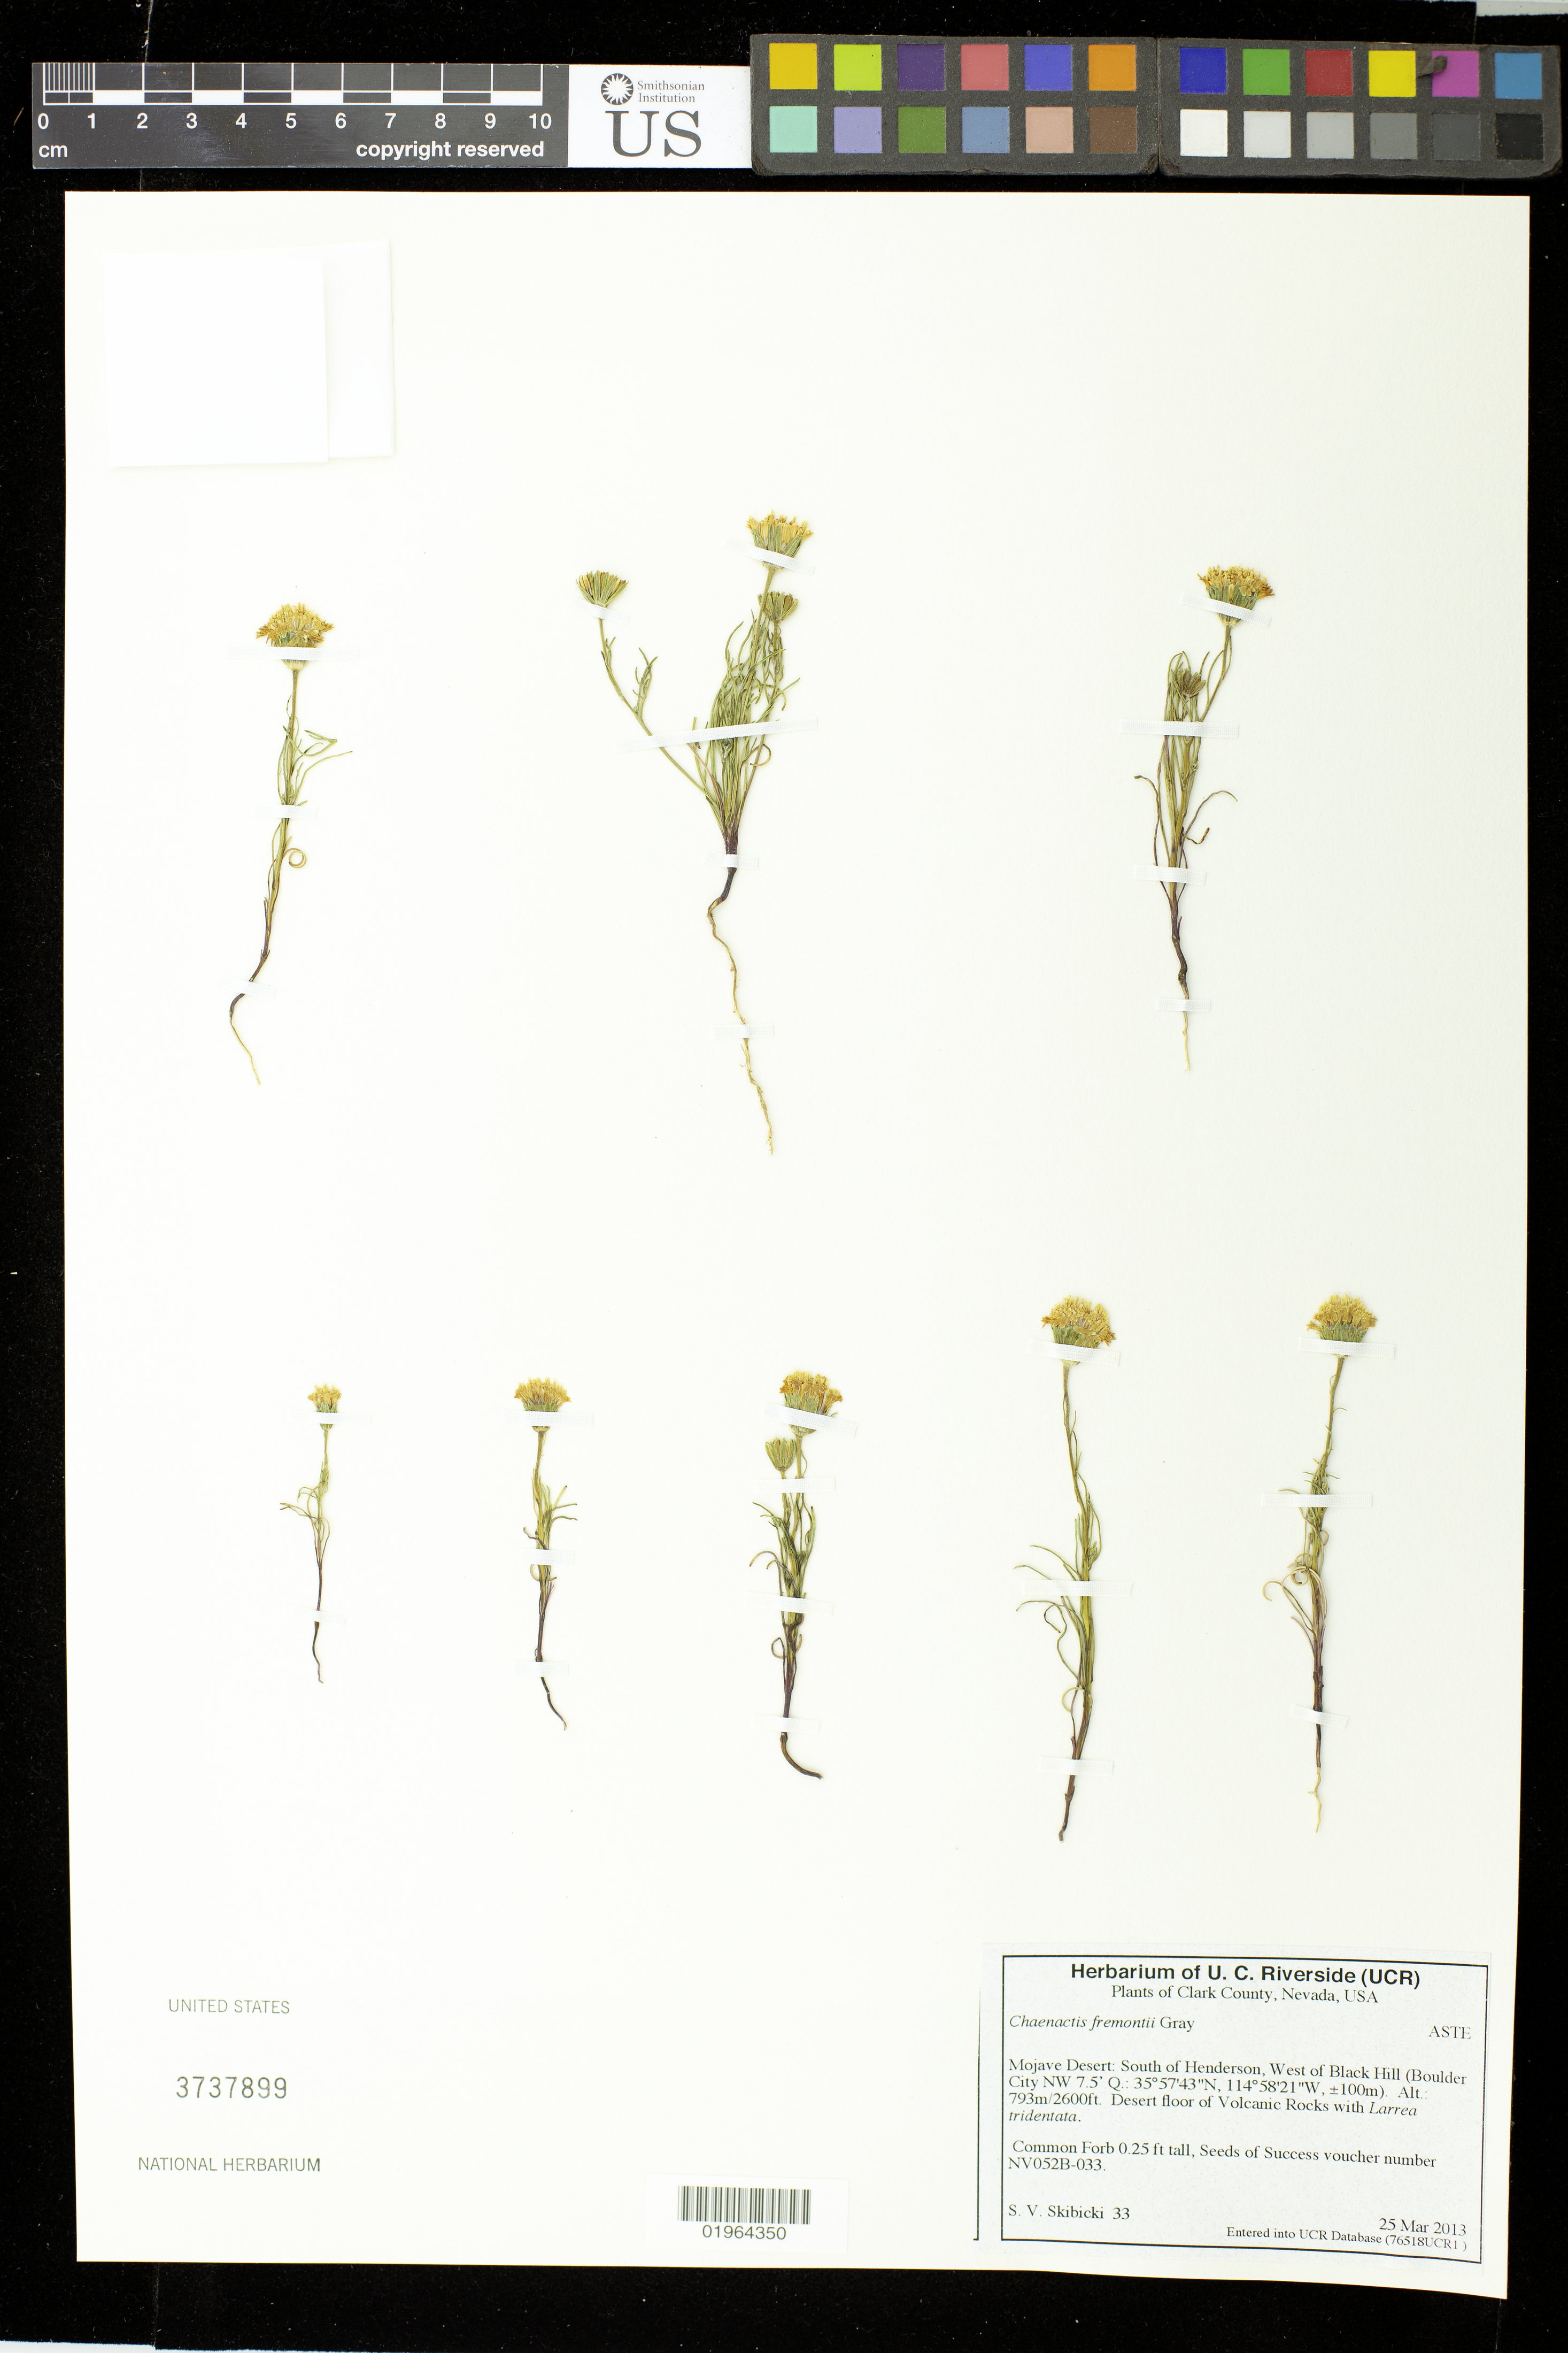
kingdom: Plantae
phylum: Tracheophyta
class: Magnoliopsida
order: Asterales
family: Asteraceae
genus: Chaenactis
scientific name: Chaenactis fremontii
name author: A. Gray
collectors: S. Skibicki & K. Kramer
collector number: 33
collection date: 2013-03-25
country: United States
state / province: Nevada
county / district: Clark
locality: Mojave Desert, S of Henderson, west of Black Hill (Boulder City)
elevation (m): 793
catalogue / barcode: US 3737899